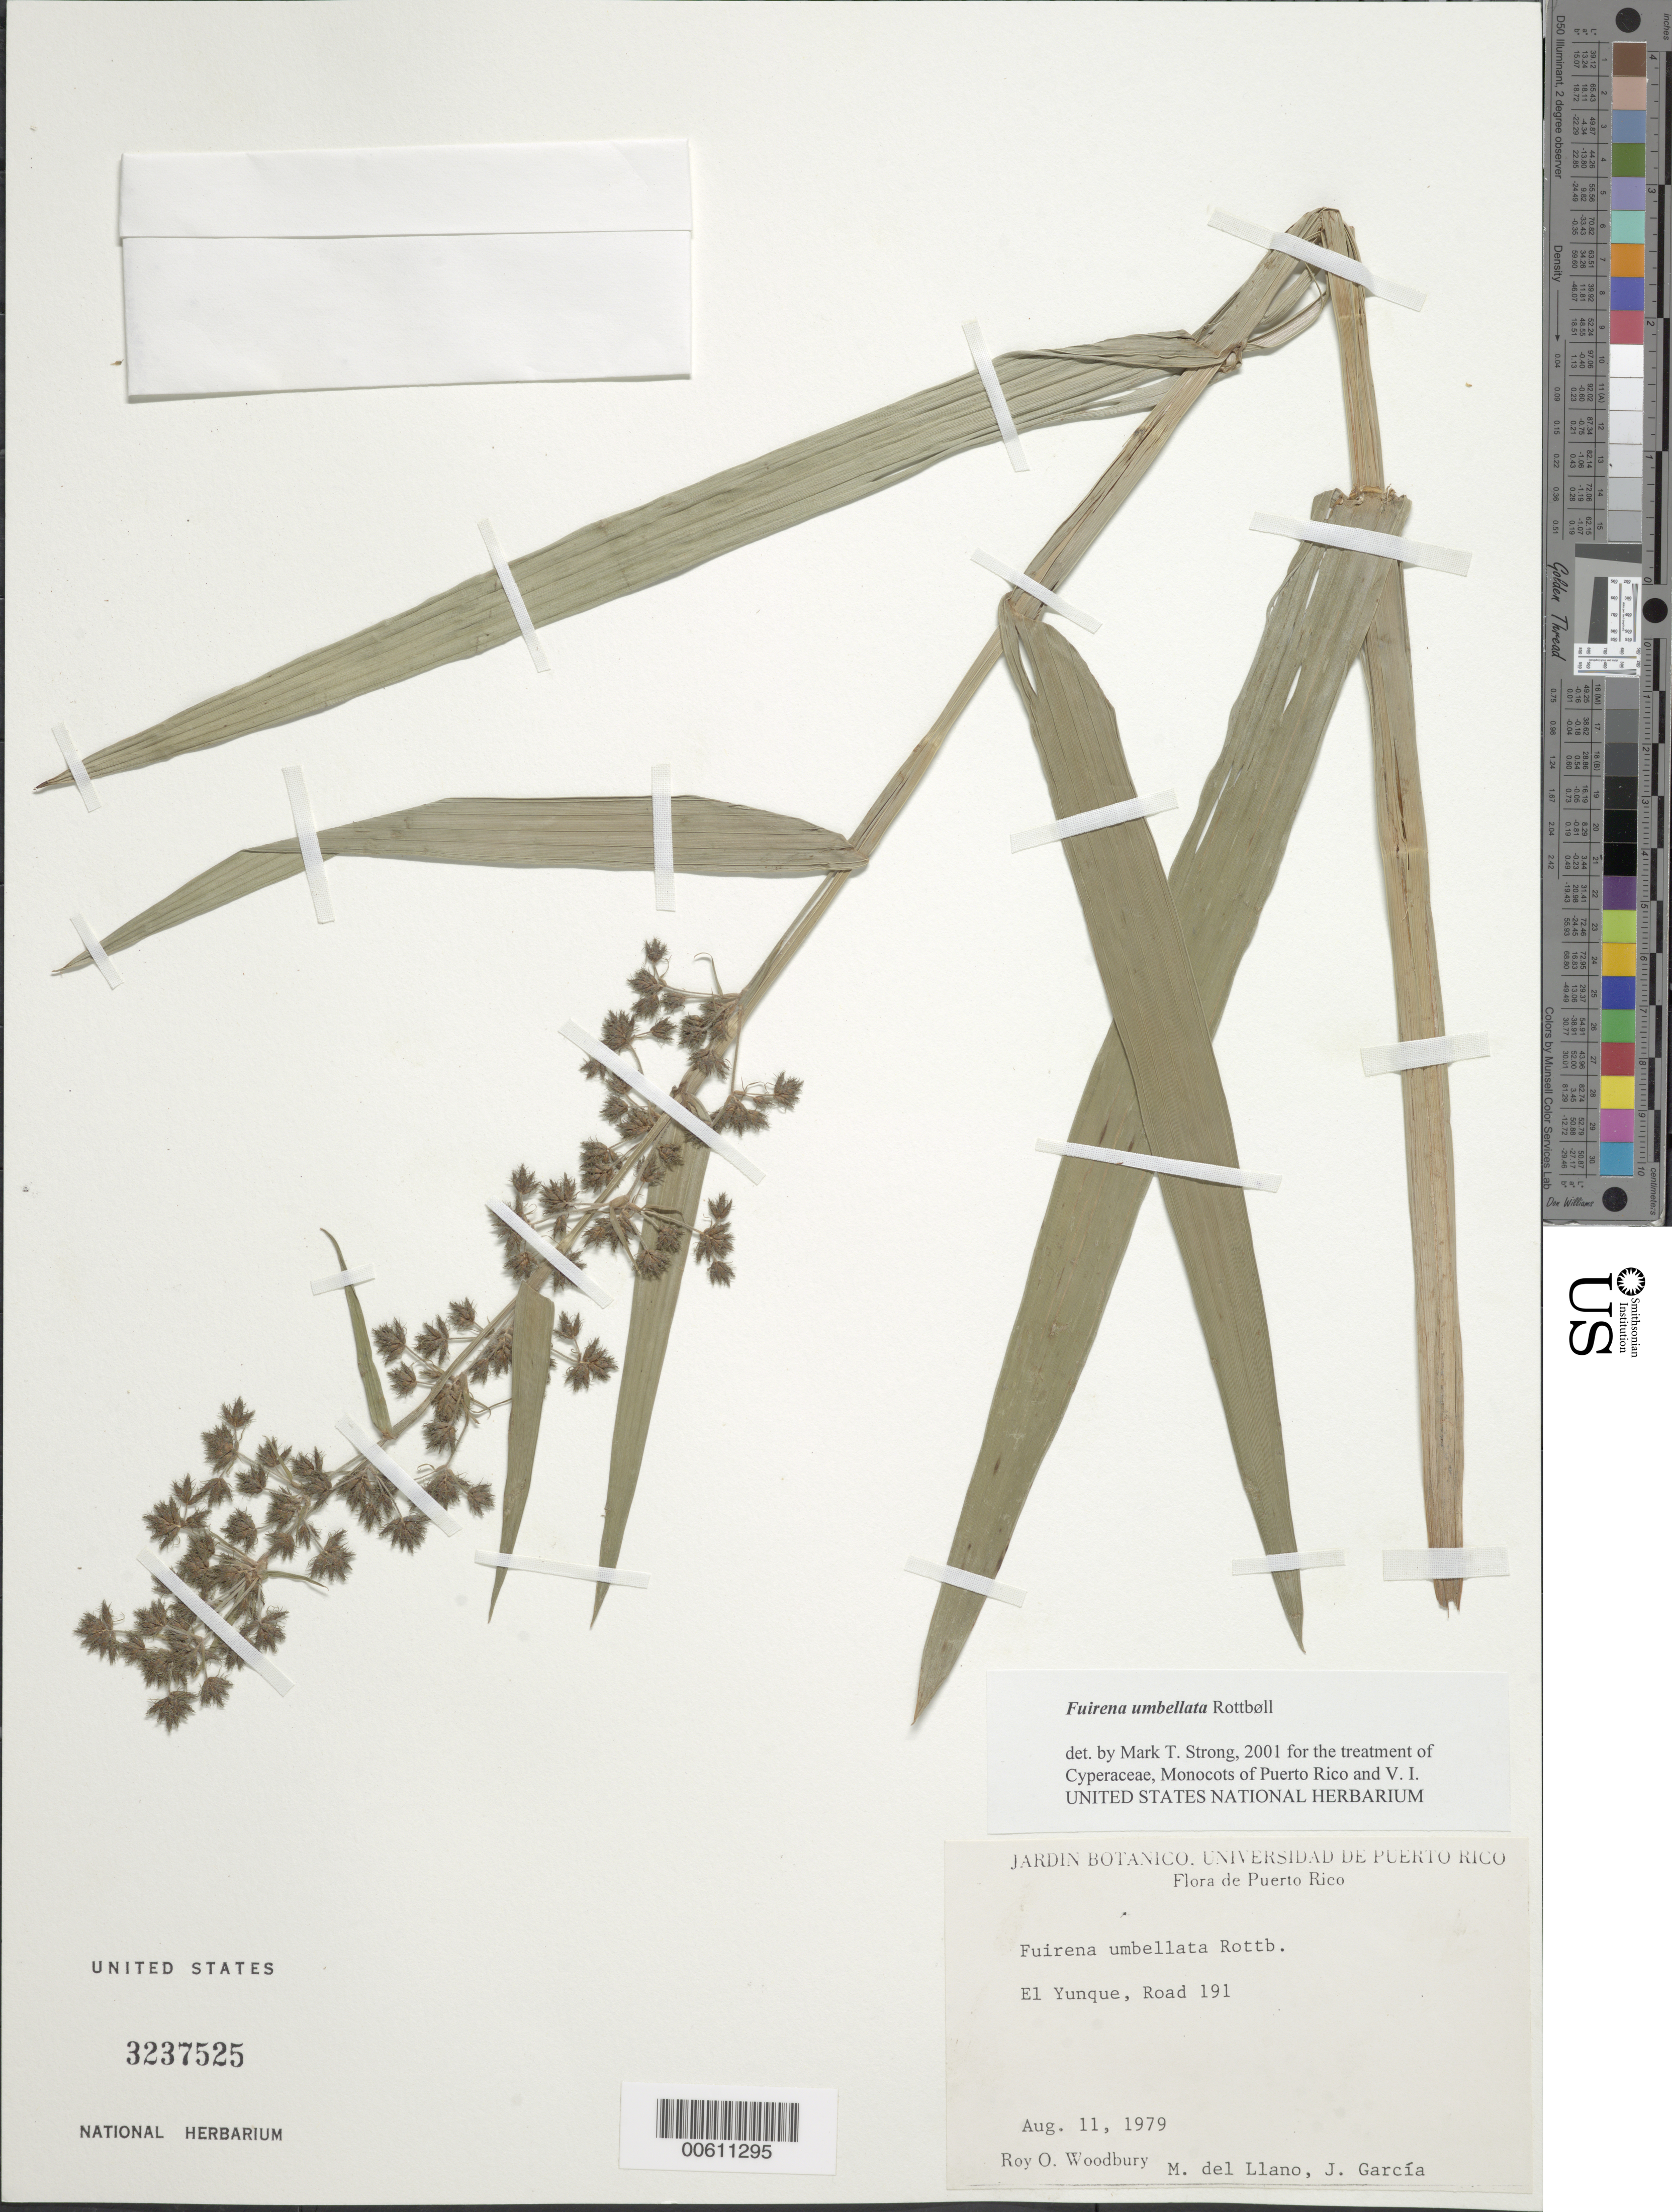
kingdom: Plantae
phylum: Tracheophyta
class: Liliopsida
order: Poales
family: Cyperaceae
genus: Fuirena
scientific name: Fuirena umbellata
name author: Rottb.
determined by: Strong, M. T., (US), Smithsonian Institution - National Museum of Natural History (UNITED STATES)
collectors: R. O. Woodbury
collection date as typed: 11 Aug 1979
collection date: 1979-08-11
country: Puerto Rico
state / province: Río Grande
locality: El Yunque, Rd. 191.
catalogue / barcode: US 3237525